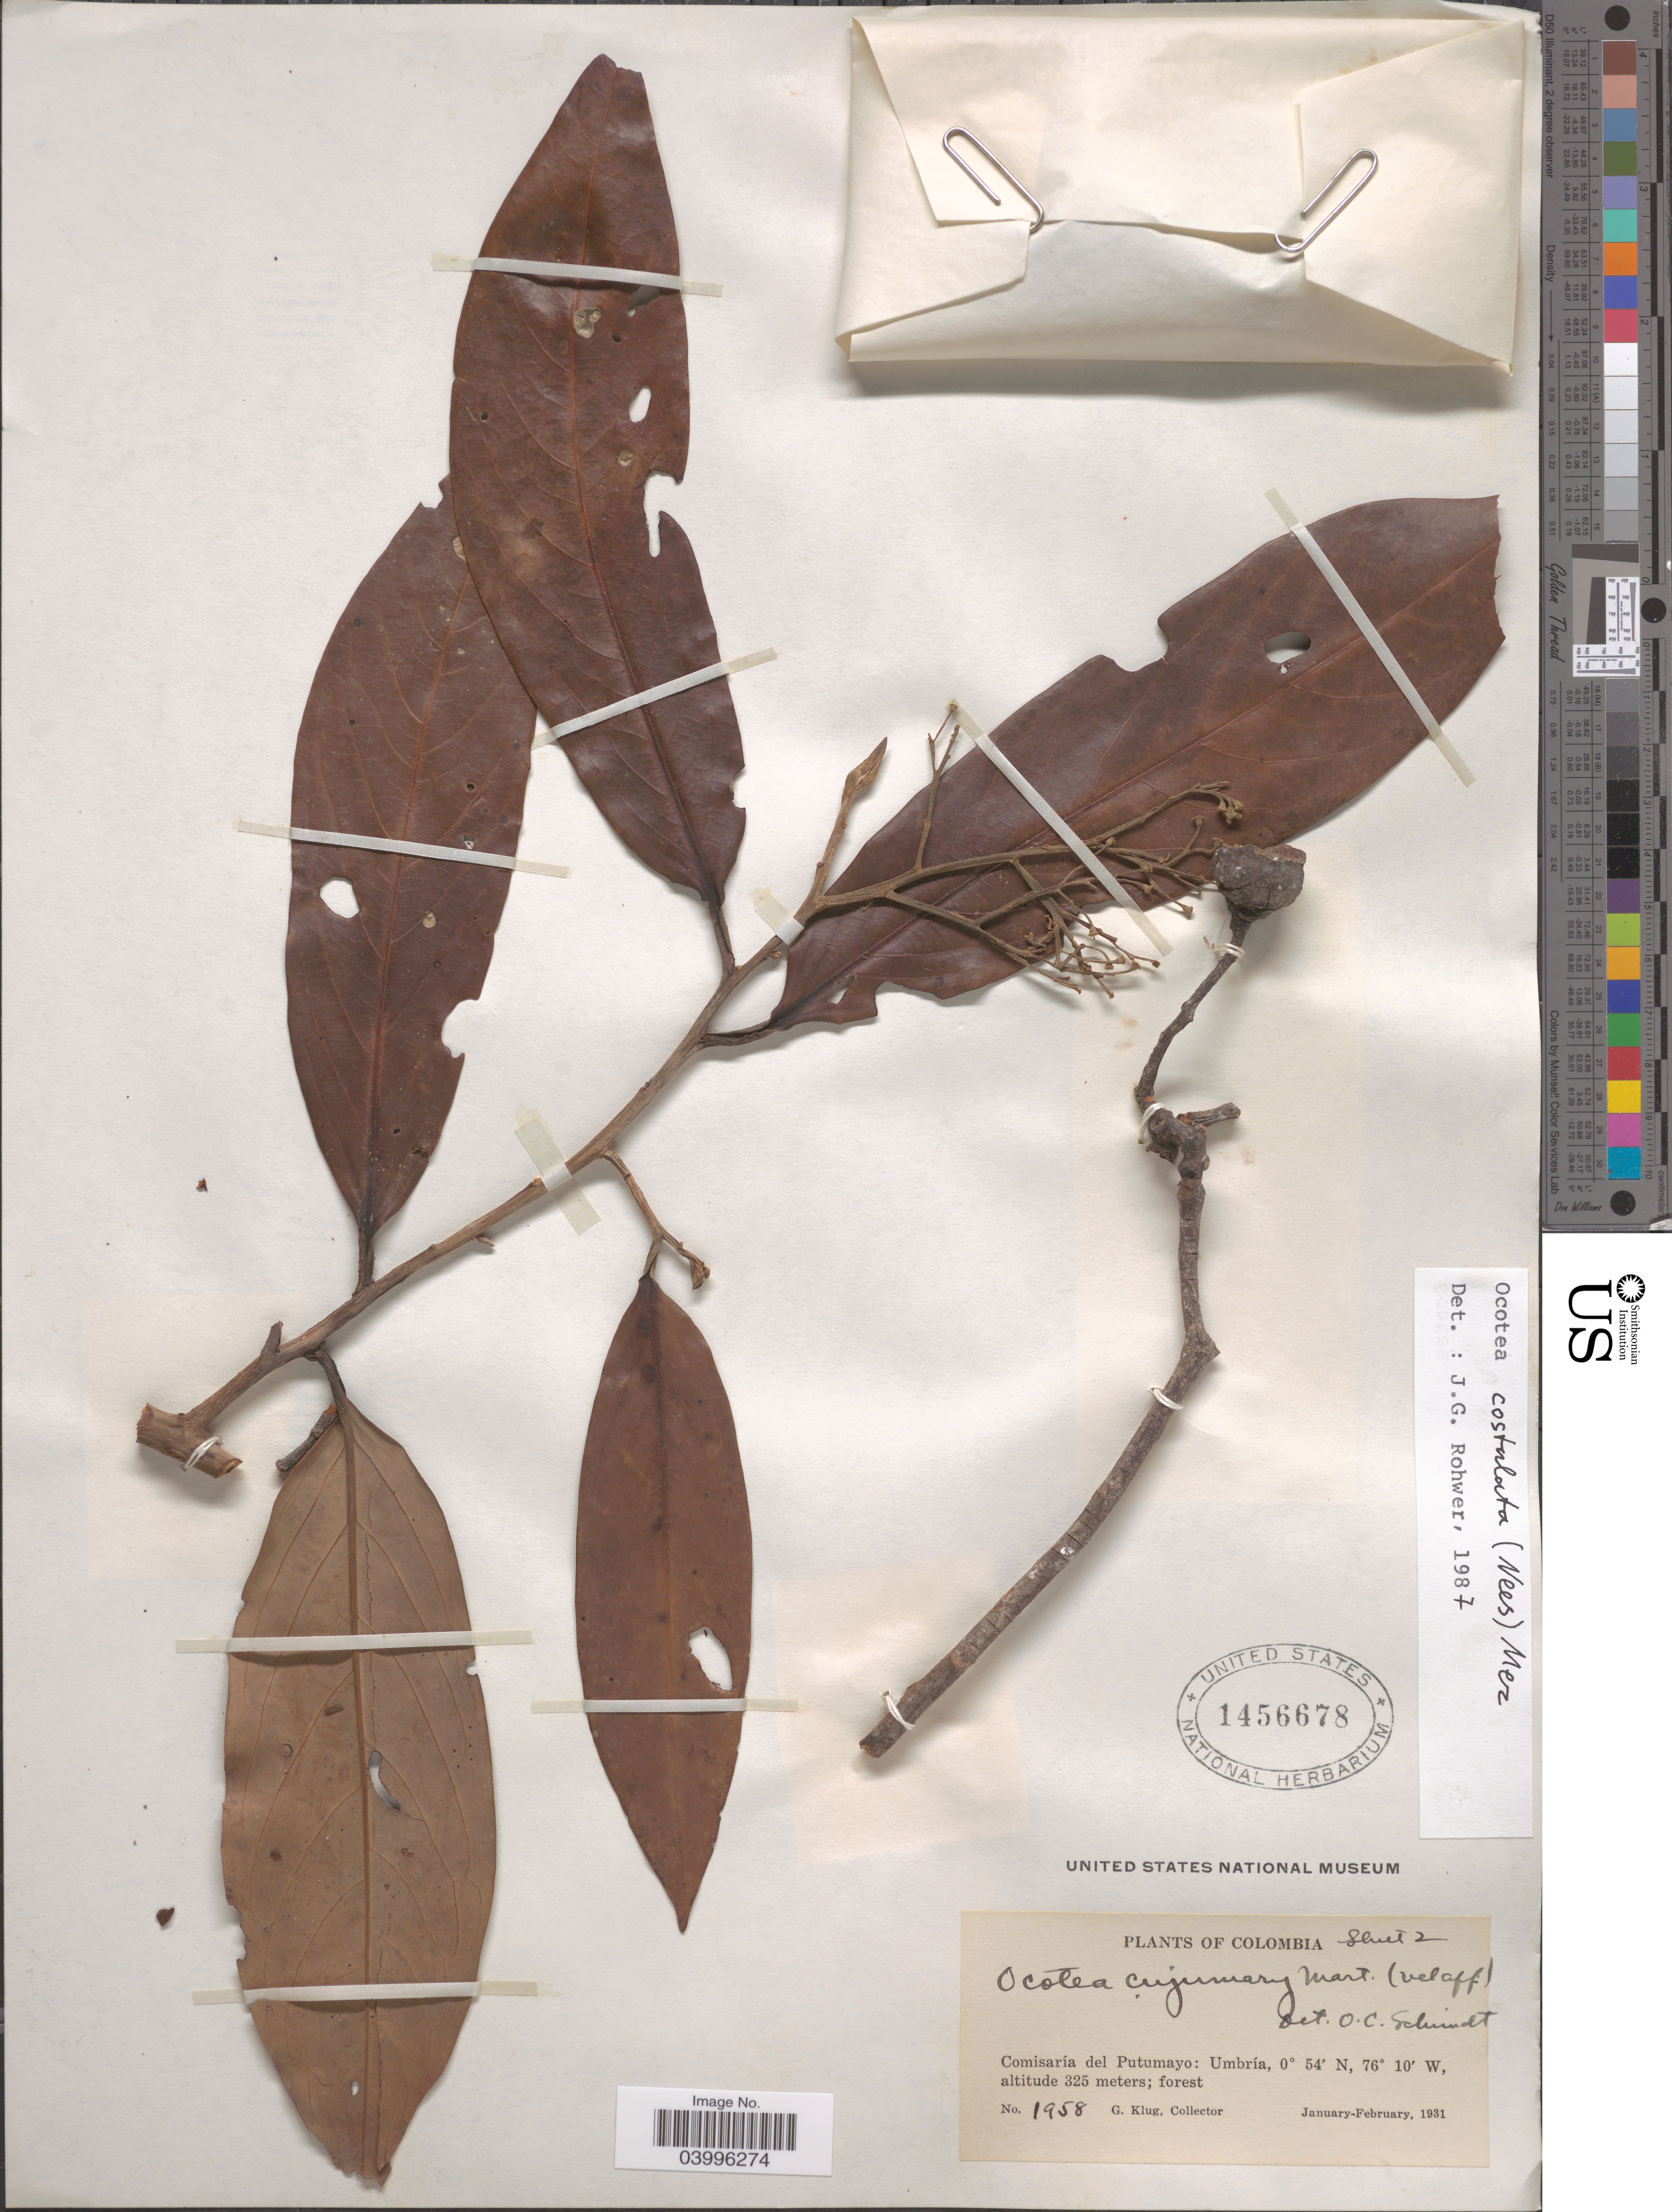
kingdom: Plantae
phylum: Tracheophyta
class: Magnoliopsida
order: Laurales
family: Lauraceae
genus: Ocotea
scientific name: Ocotea costulata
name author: (Nees) Mez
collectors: G. Klug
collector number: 1958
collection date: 1931-01/1931-02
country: Colombia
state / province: Putumayo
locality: Comisaría del Putumayo: Umbría.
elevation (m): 325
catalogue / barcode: US 1456678